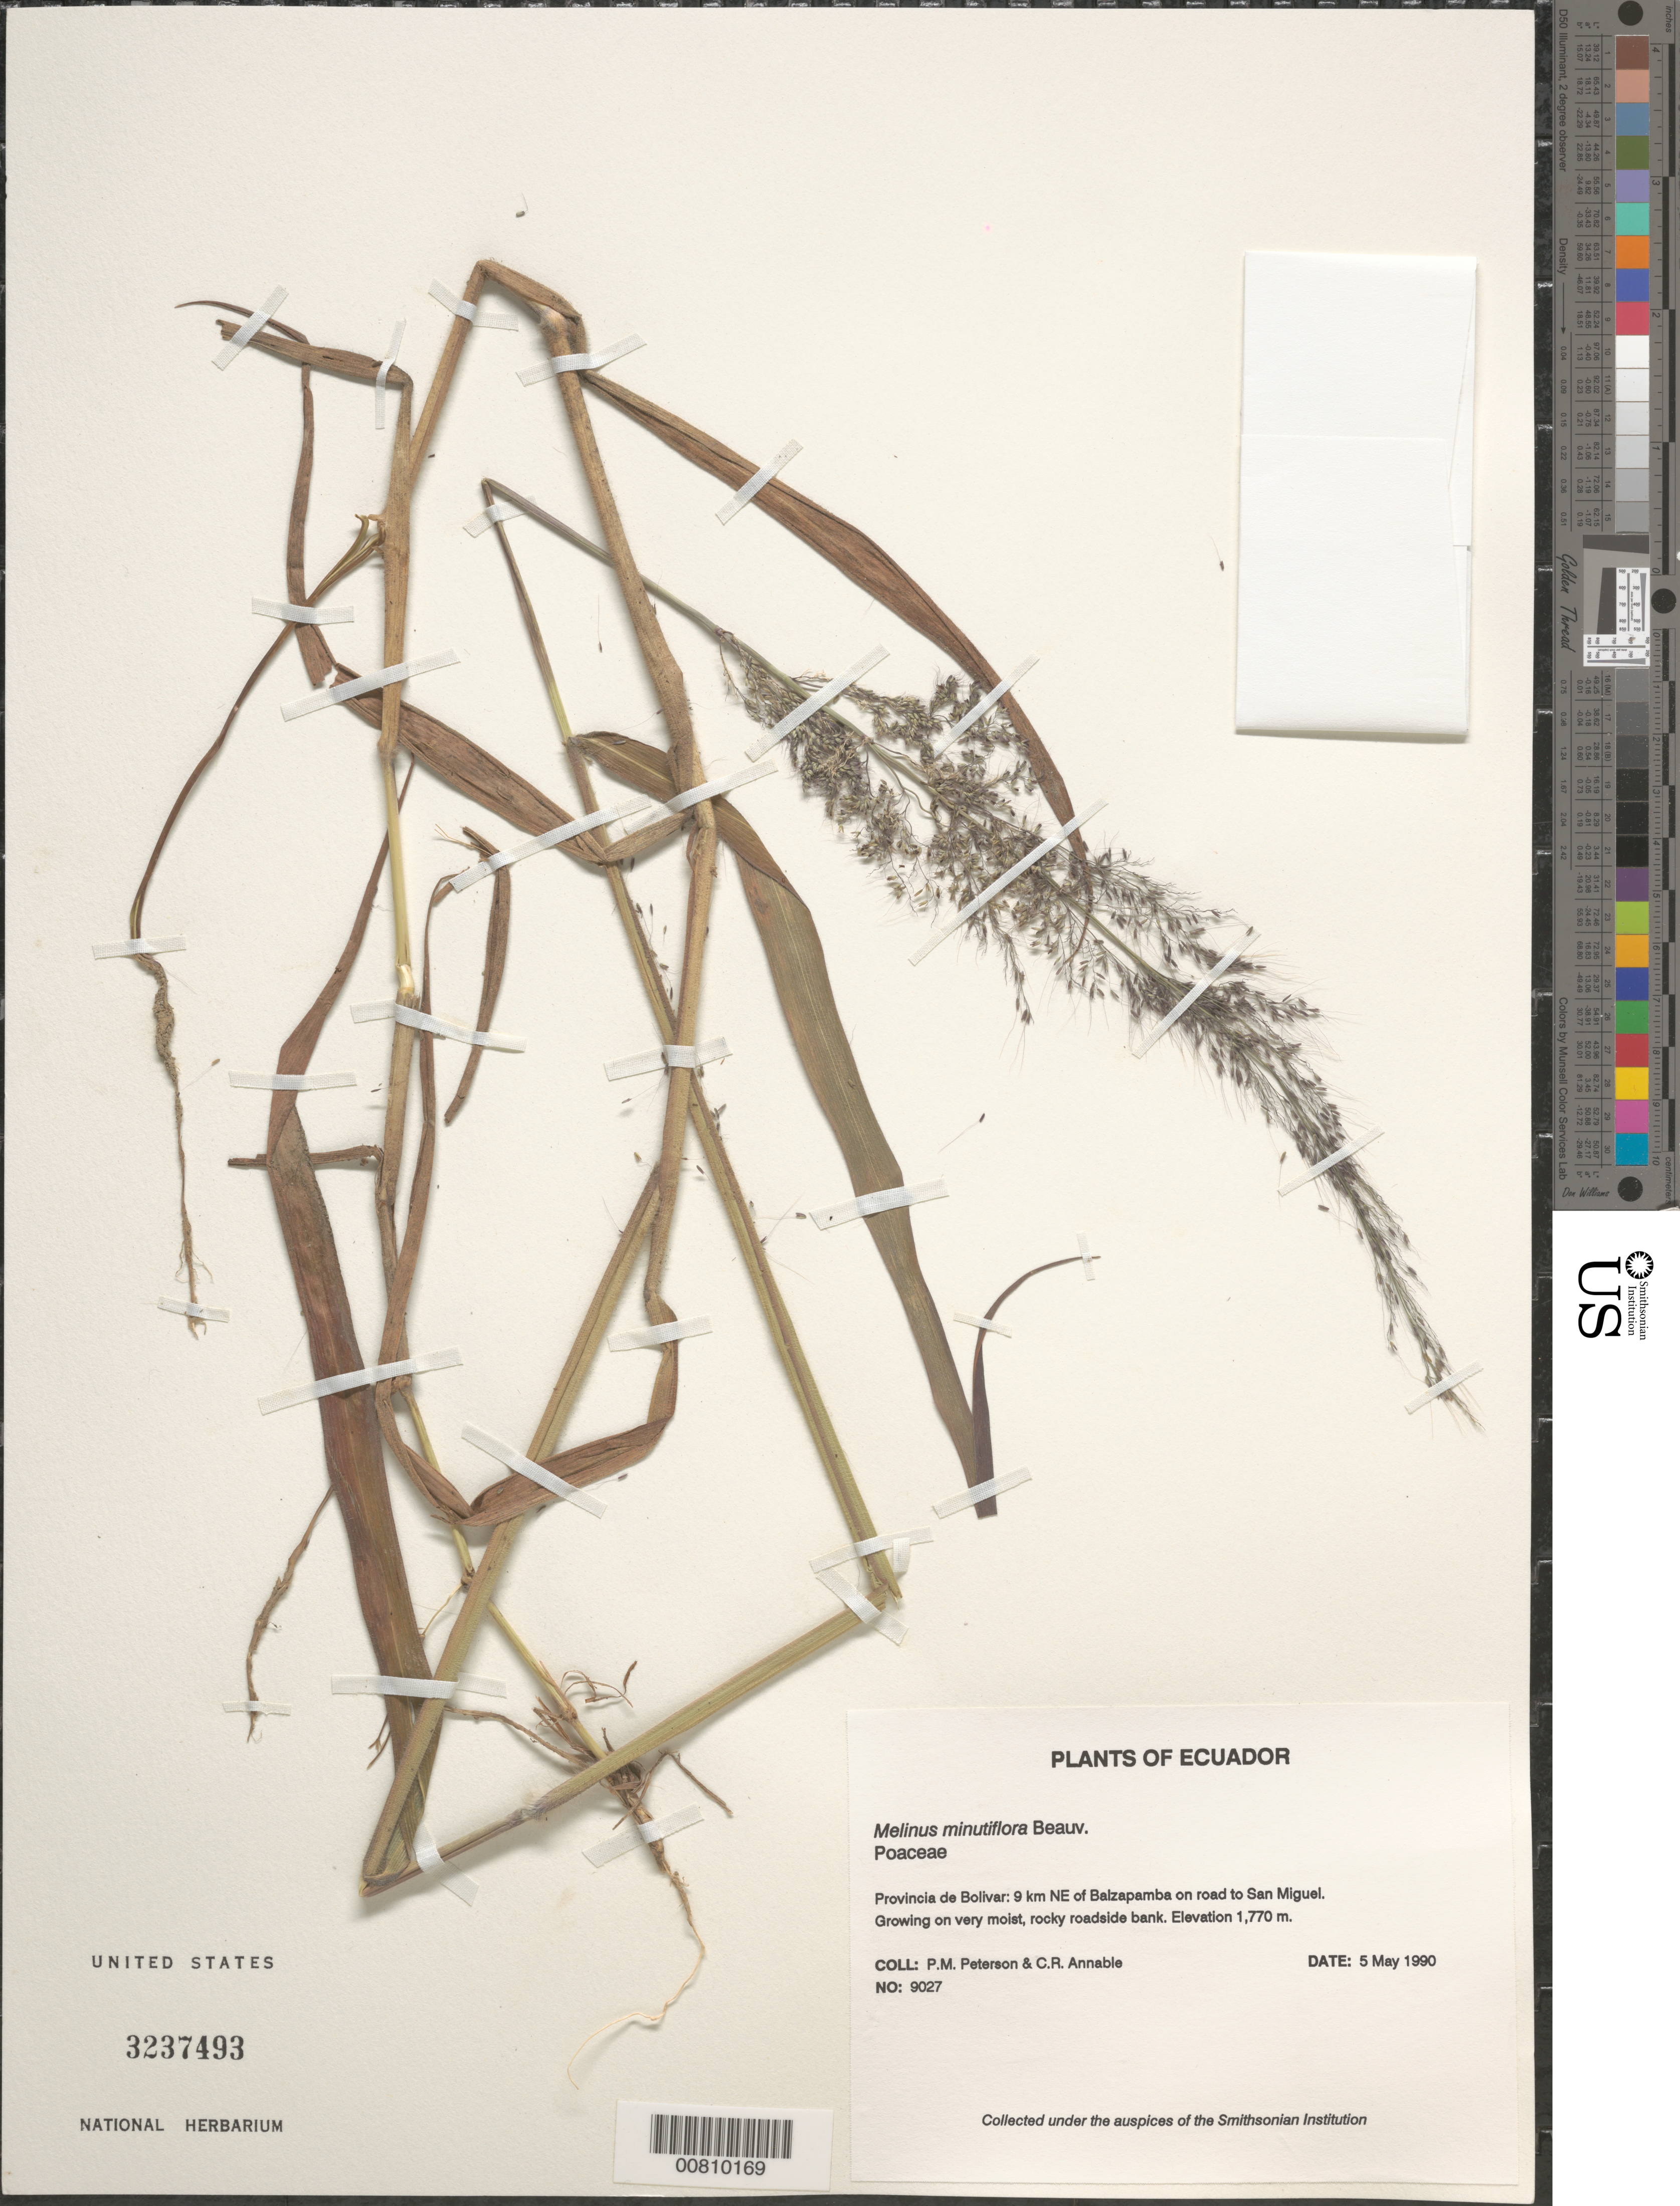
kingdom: Plantae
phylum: Tracheophyta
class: Liliopsida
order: Poales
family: Poaceae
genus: Melinis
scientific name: Melinis minutiflora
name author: P. Beauv.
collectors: P. M. Peterson & C. R. Annable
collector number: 09027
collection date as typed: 05 May 1990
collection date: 1990-05-05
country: Ecuador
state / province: Bolivar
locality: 9 km NE of Balzapamba on road to San Miguel.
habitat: Growing on very moist, rocky roadside bank.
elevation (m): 1770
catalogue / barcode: US 3237493